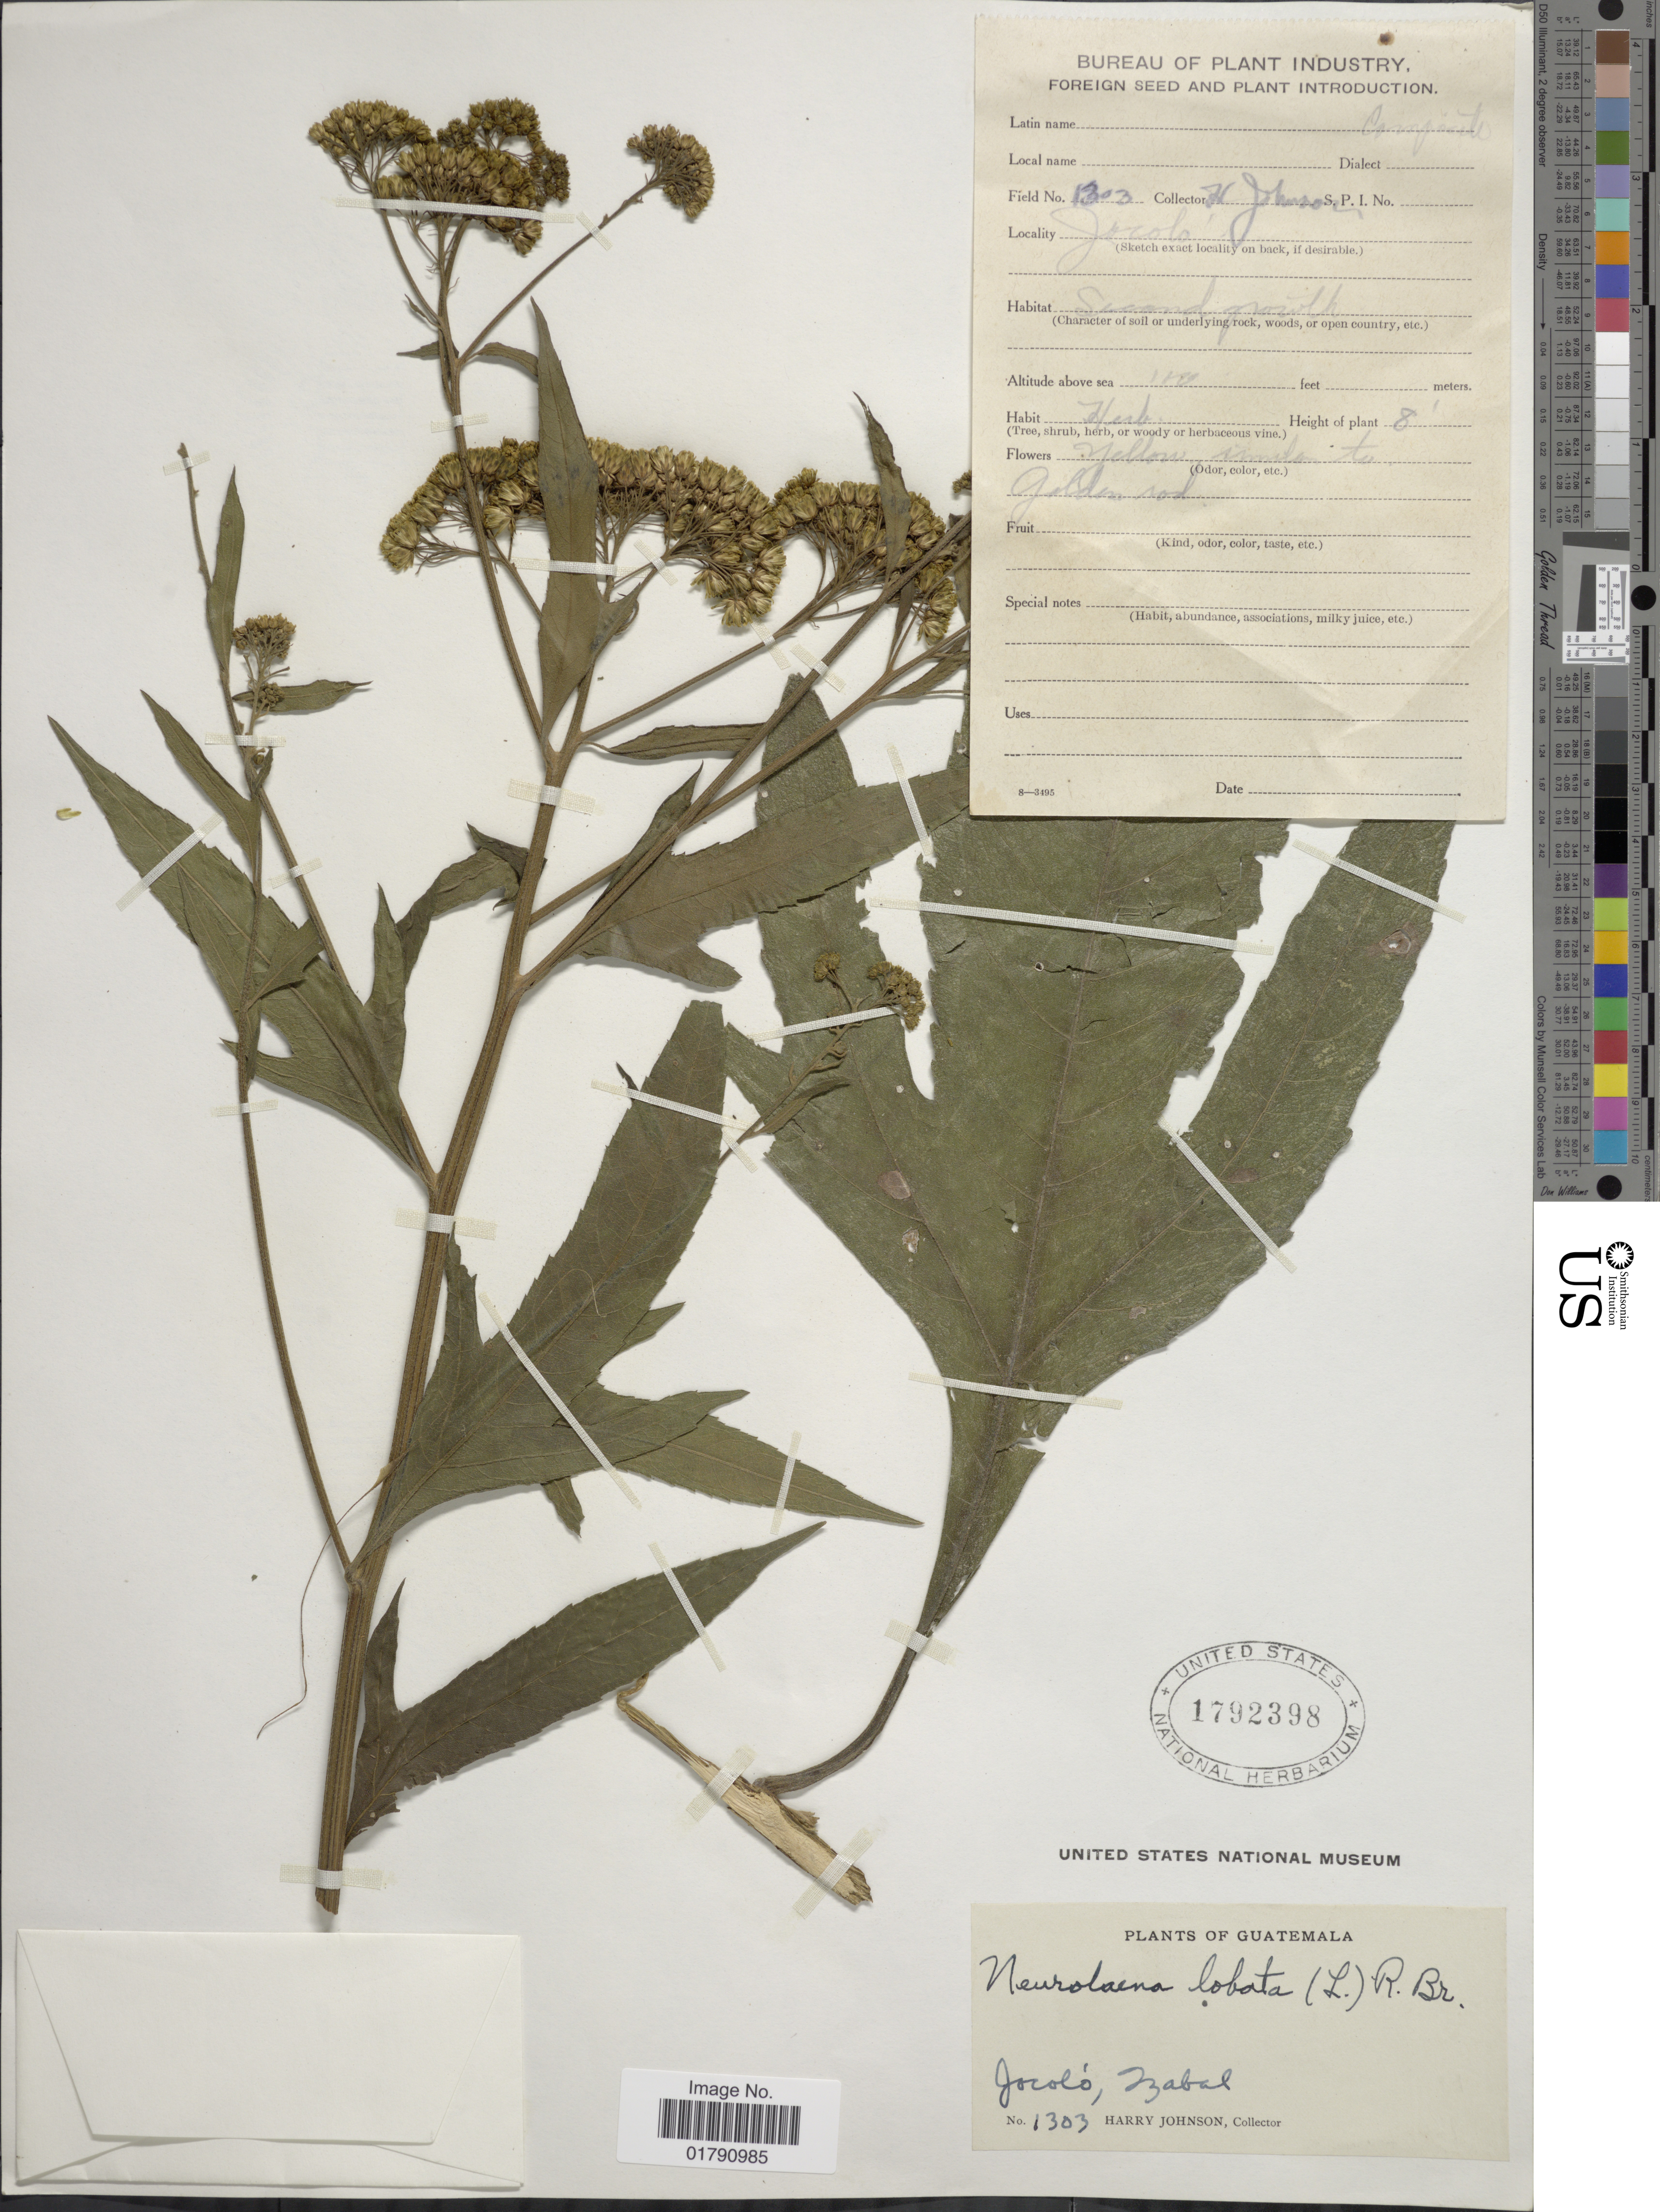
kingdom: Plantae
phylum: Tracheophyta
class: Magnoliopsida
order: Asterales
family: Asteraceae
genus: Neurolaena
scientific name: Neurolaena lobata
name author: (L.) R. Br. ex Cass.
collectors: H. Johnson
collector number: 1303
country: Guatemala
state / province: Izabal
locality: Jocolo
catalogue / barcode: US 1792398